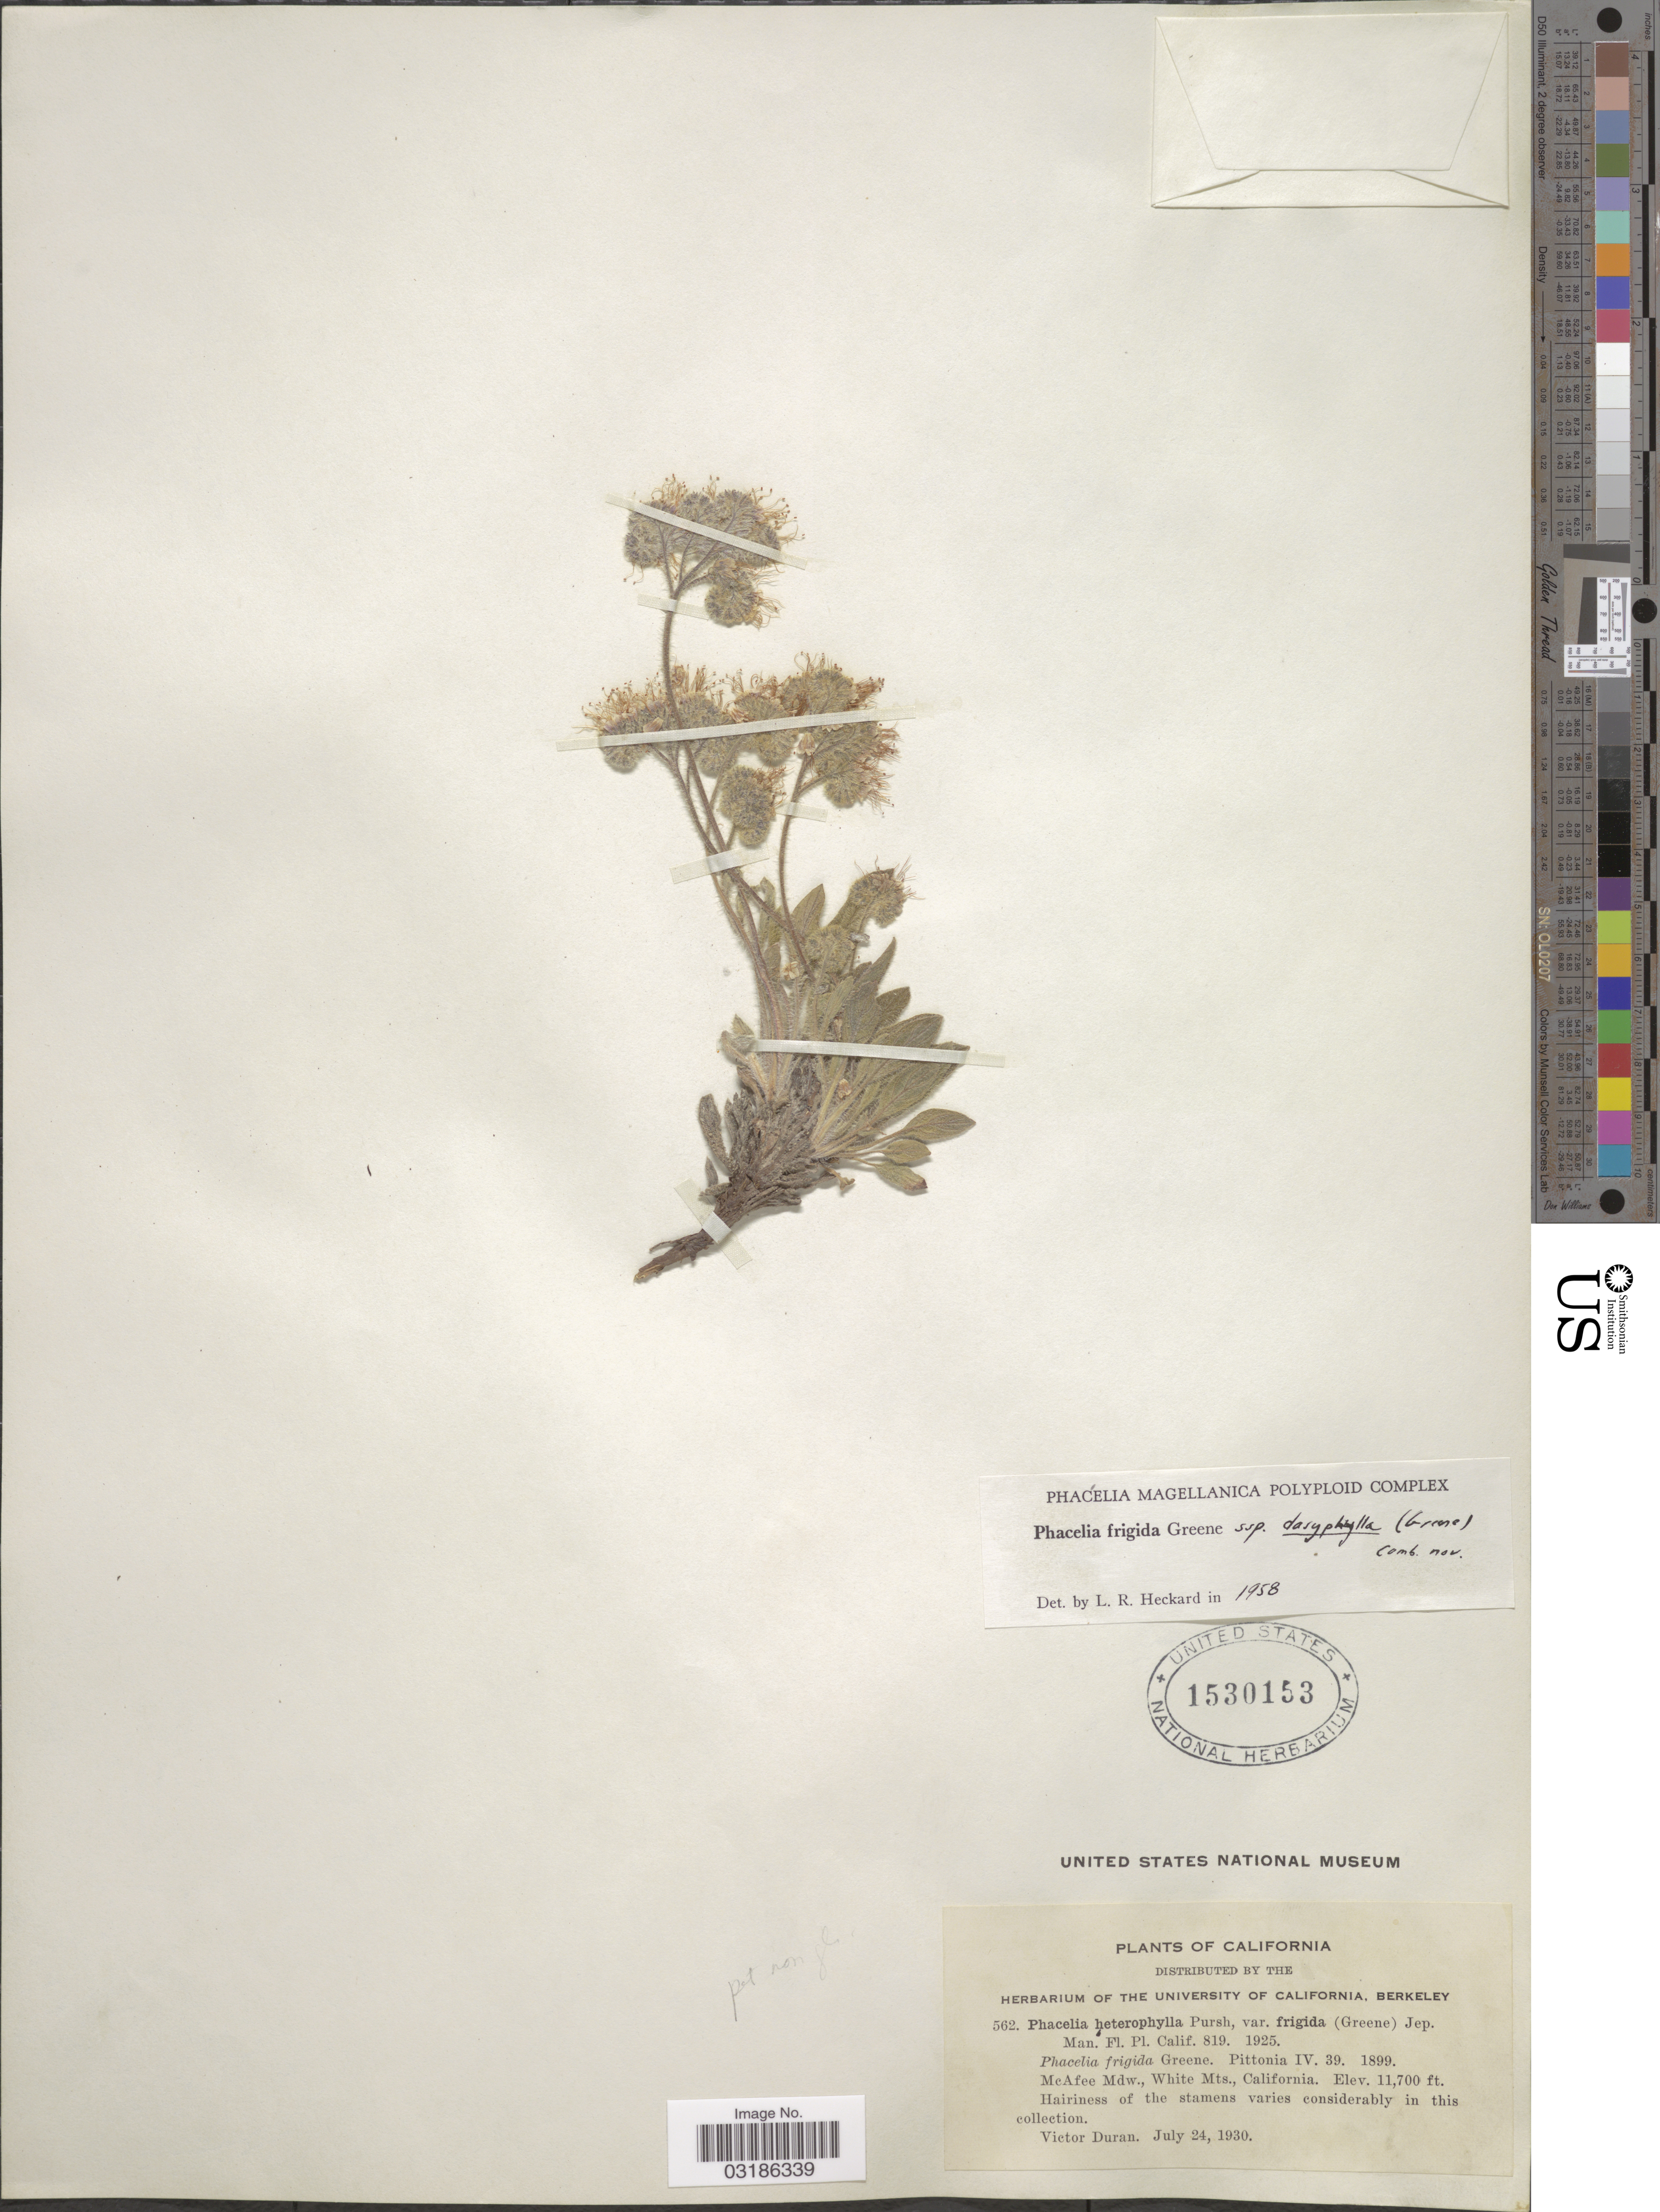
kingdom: Plantae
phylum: Tracheophyta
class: Magnoliopsida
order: Boraginales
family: Hydrophyllaceae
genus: Phacelia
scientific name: Phacelia frigida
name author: Greene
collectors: V. Duran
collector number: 562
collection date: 1930-07-24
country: United States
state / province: California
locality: McAfee Mdw., White Mts.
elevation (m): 3566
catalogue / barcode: US 1530153